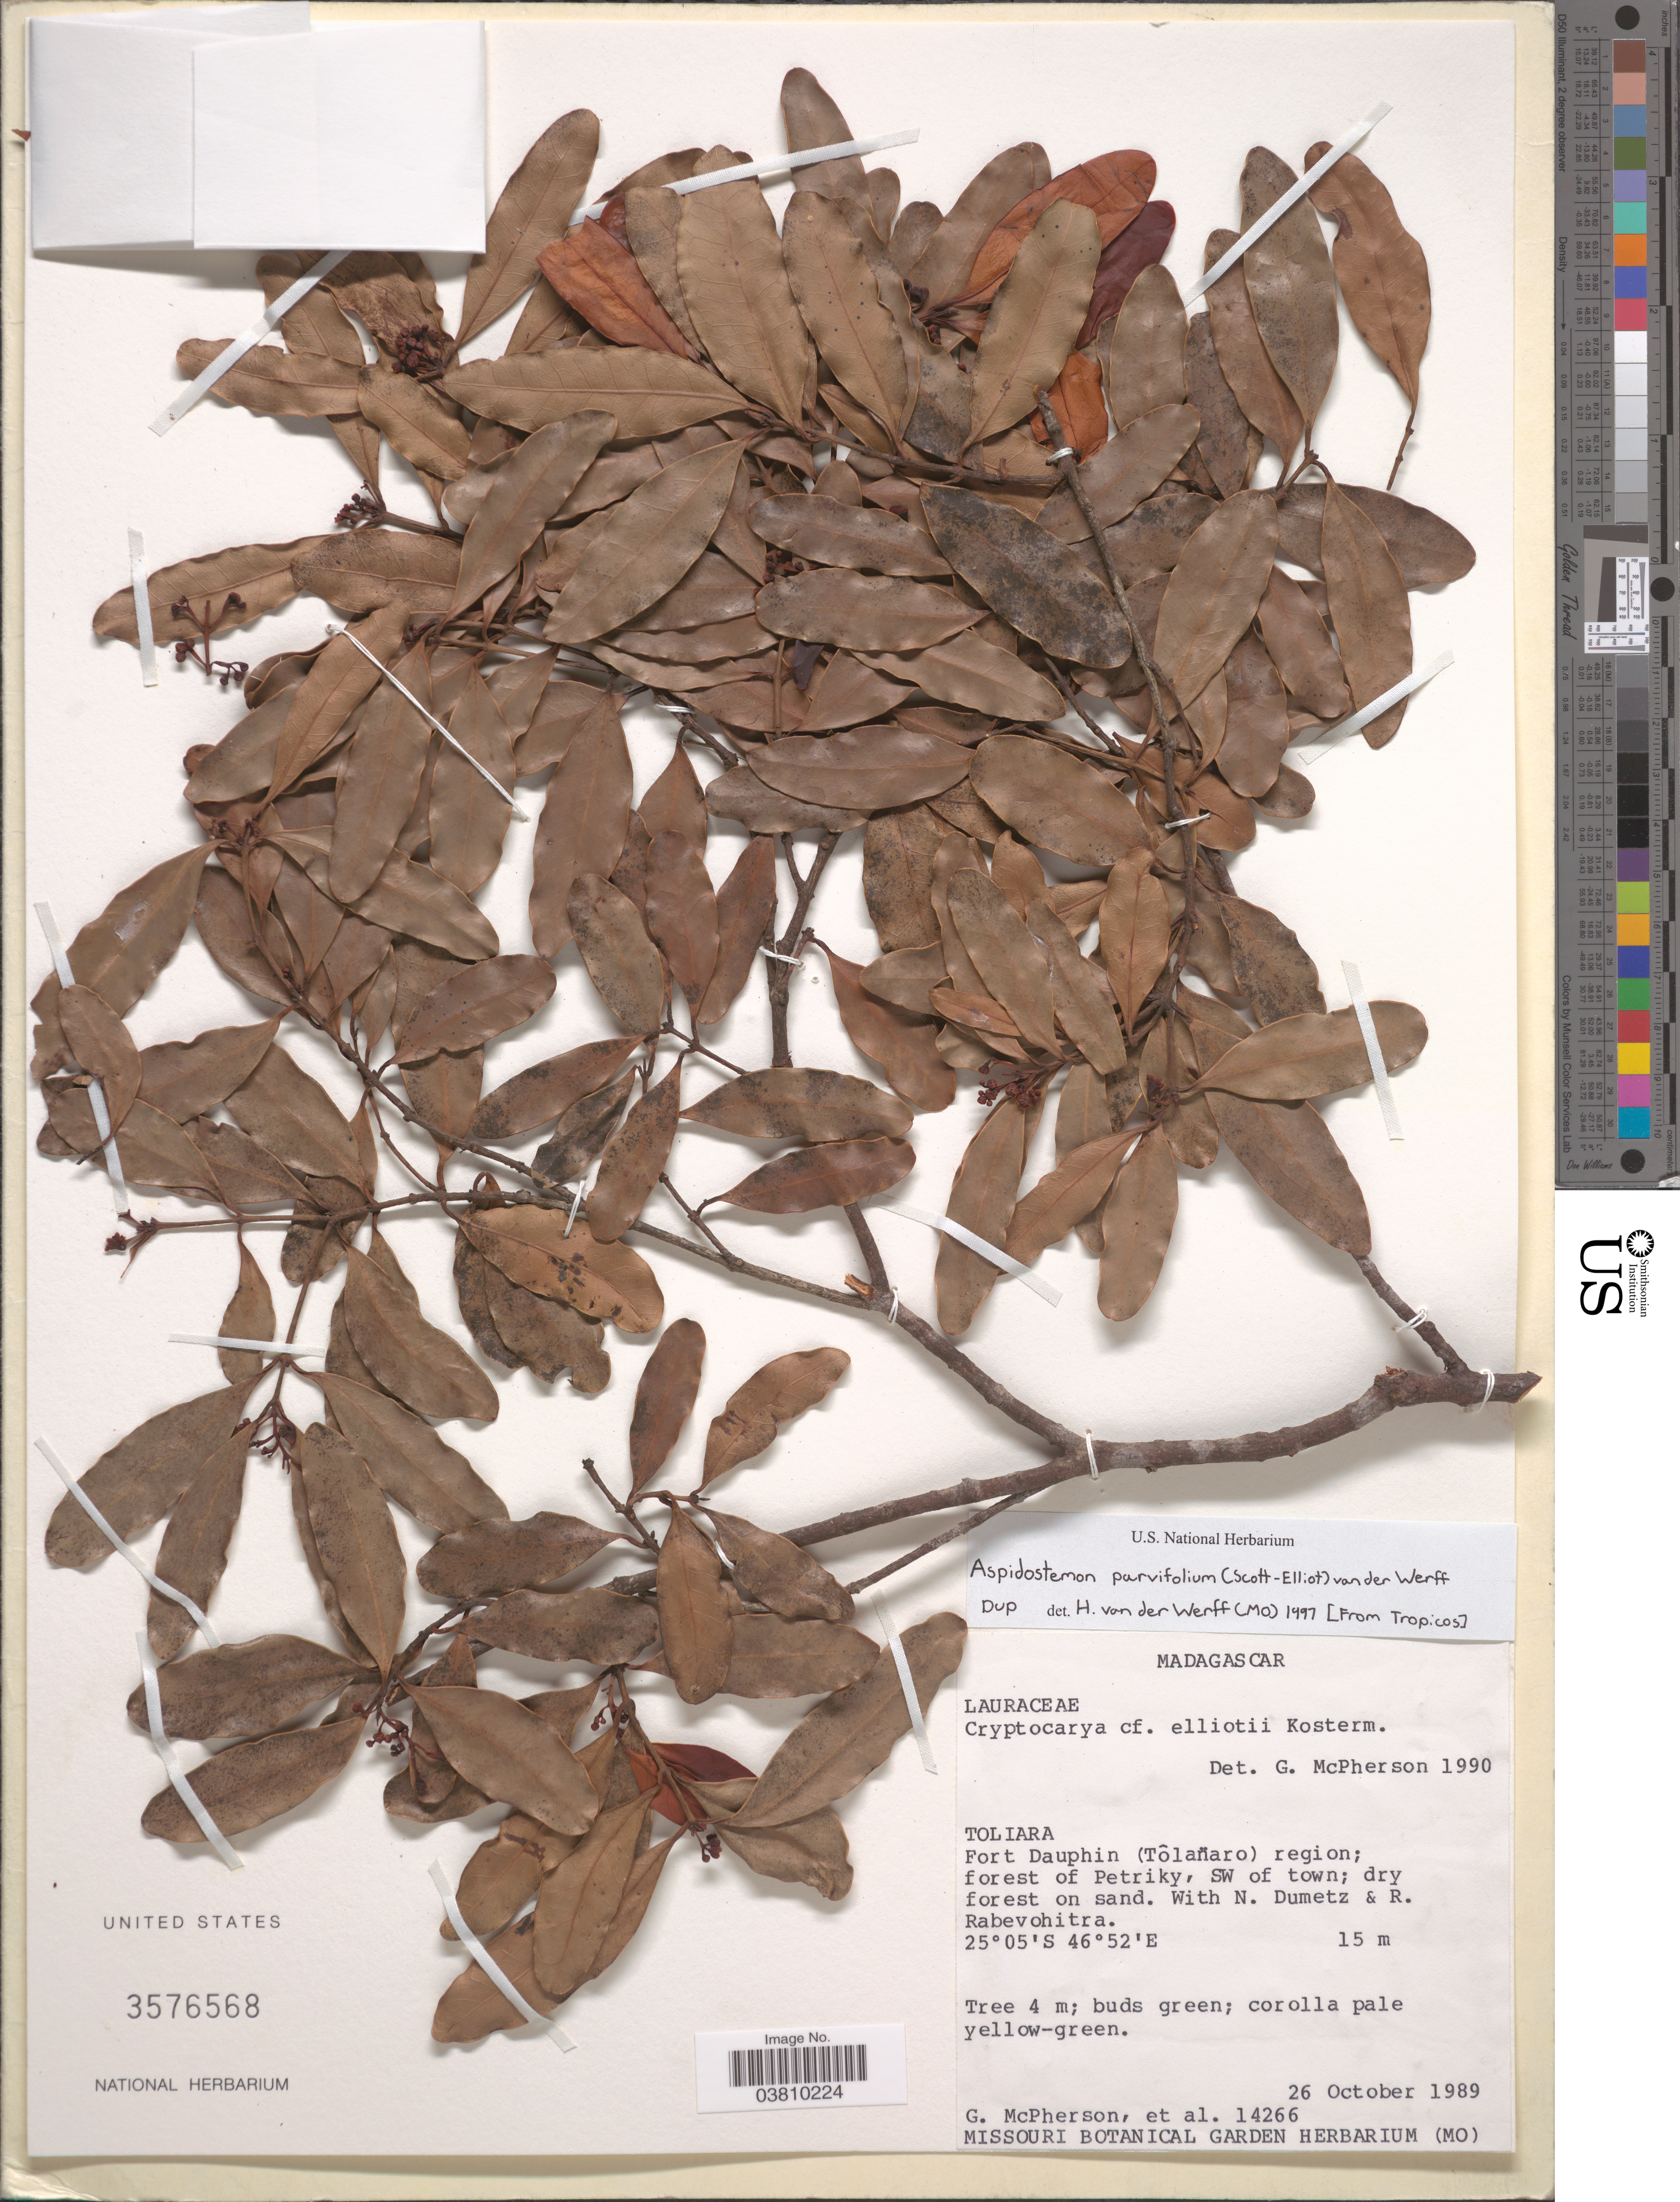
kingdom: Plantae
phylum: Tracheophyta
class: Magnoliopsida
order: Laurales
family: Lauraceae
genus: Cryptocarya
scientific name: Cryptocarya parvifolia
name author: Merr.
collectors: G. McPherson, N. Dumetz & R. Rabevohitra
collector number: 14266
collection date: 1989-10-26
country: Madagascar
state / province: Anosy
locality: Fort Dauphin (Tôlanaro) region; forest of Petriky, SW of town.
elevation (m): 15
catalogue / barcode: US 3576568